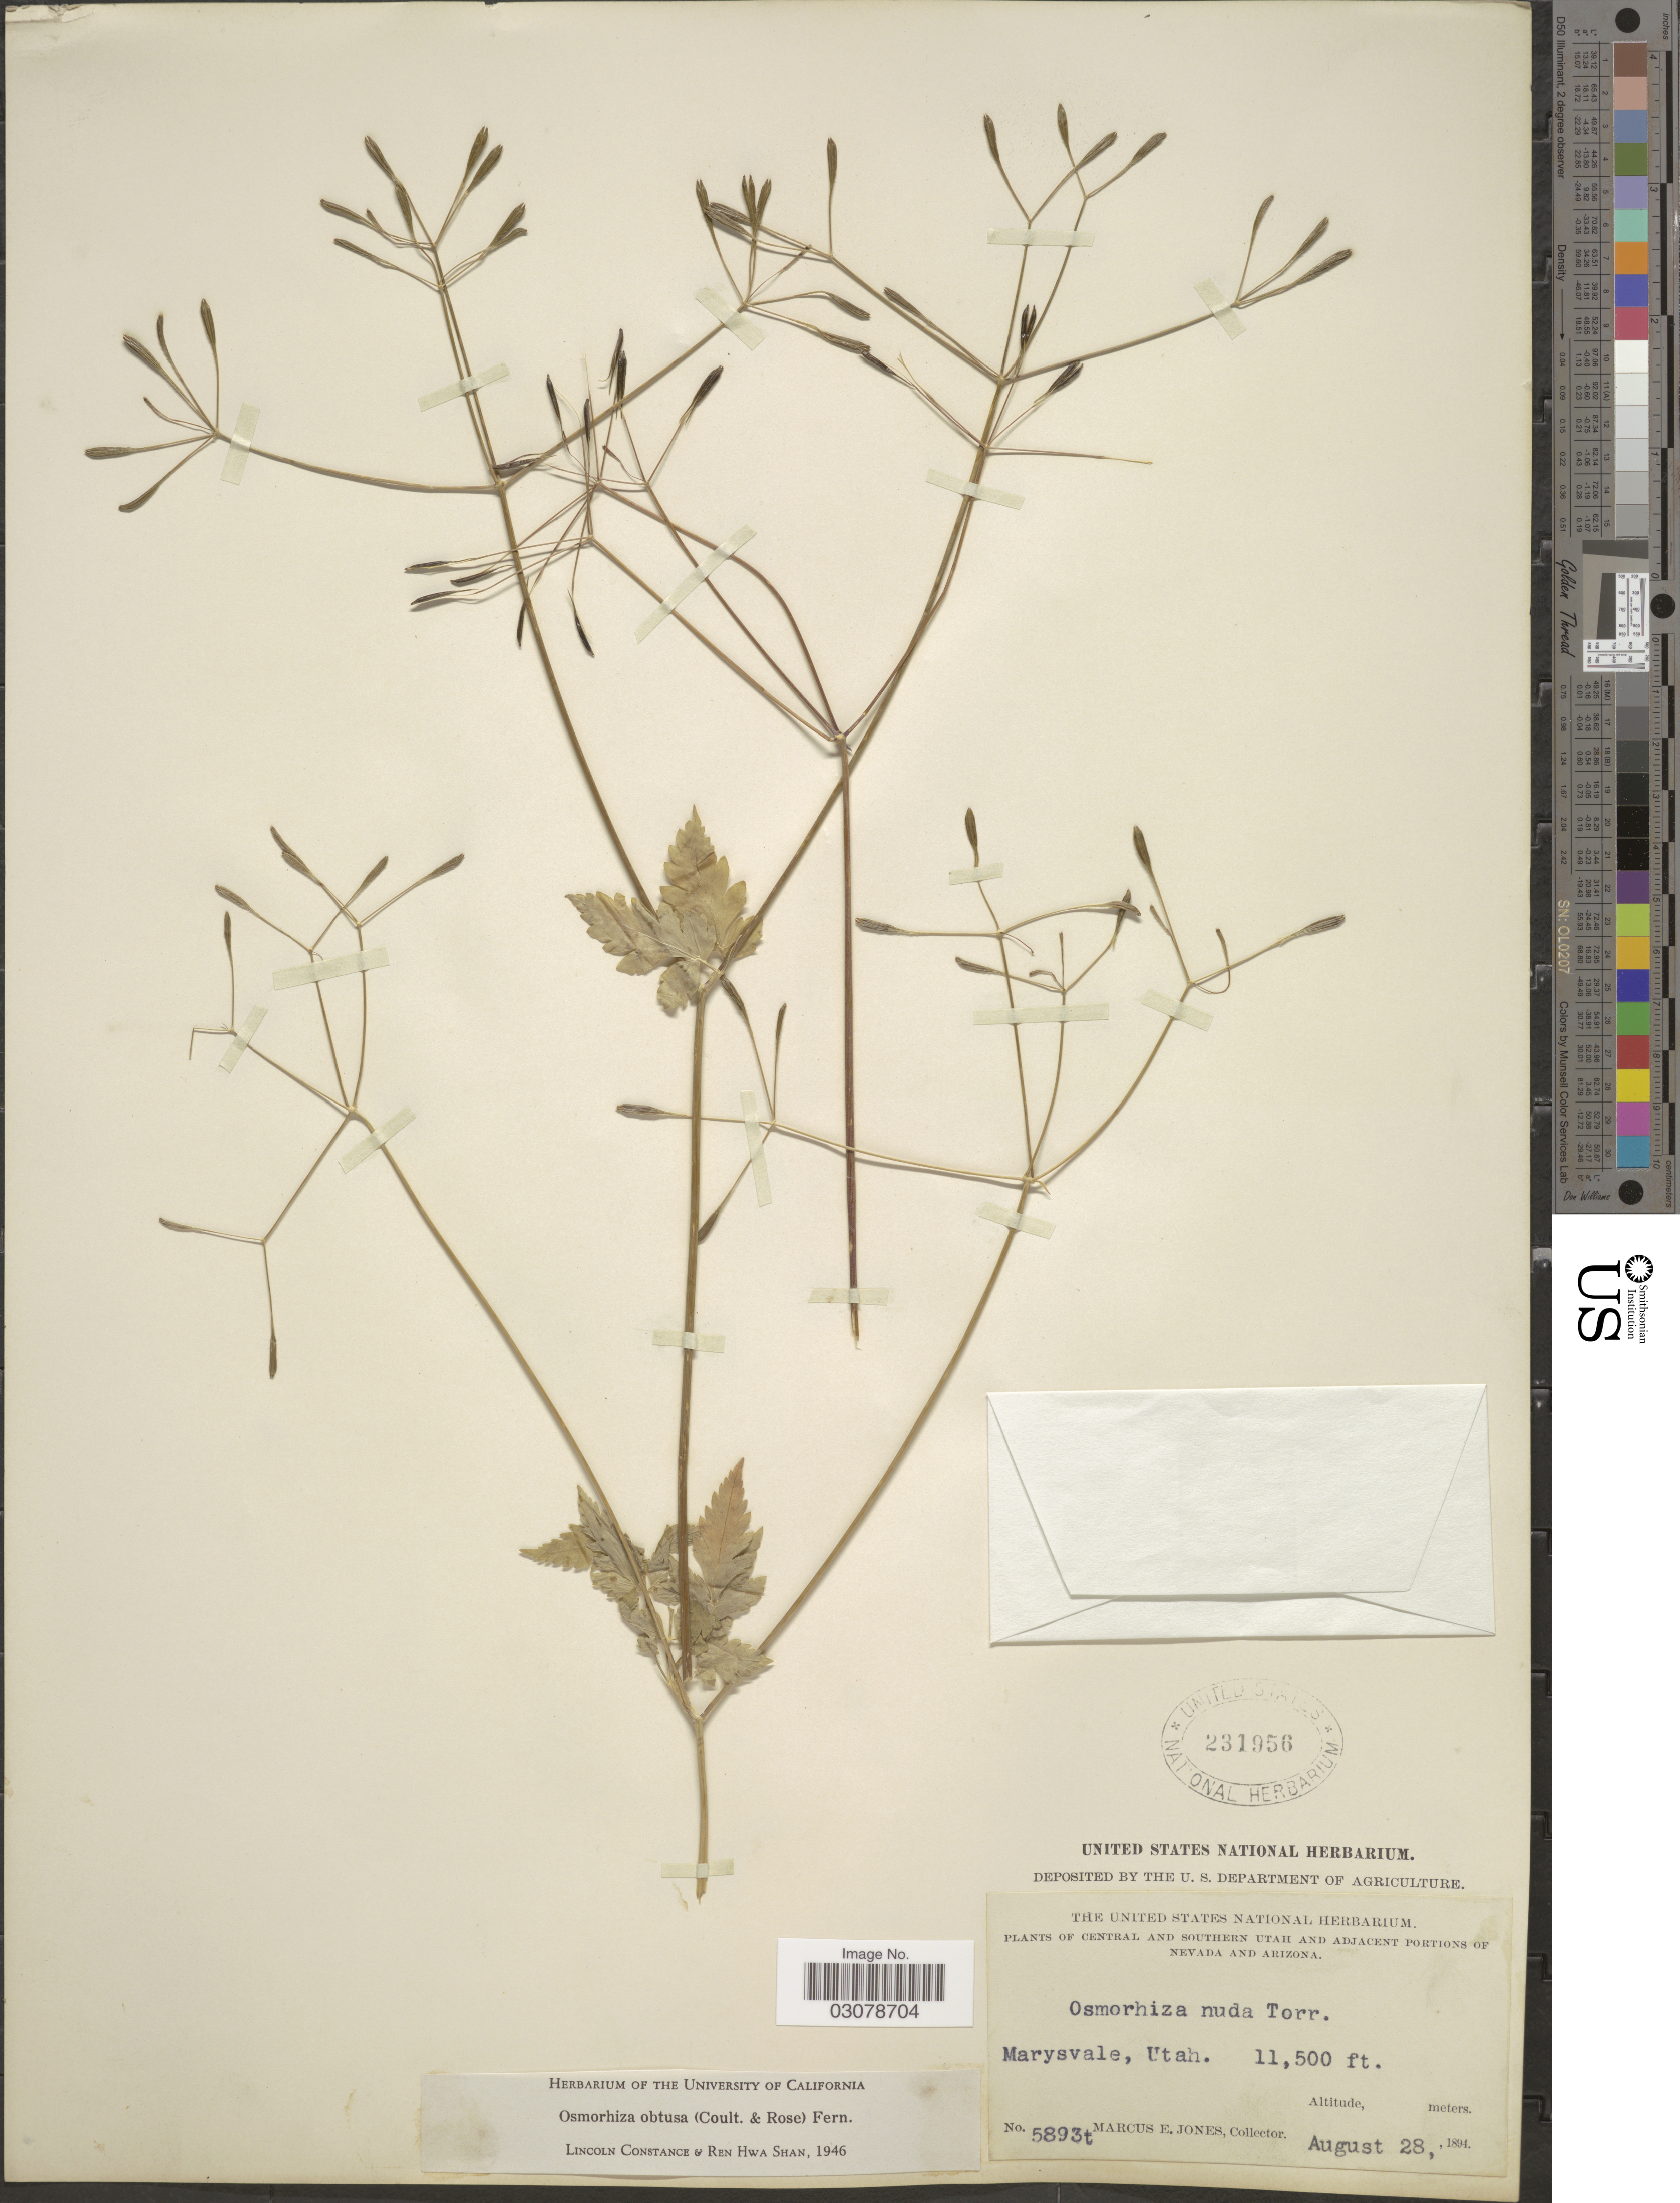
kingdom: Plantae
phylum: Tracheophyta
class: Magnoliopsida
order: Apiales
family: Apiaceae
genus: Osmorhiza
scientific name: Osmorhiza obtusa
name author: (J.M. Coult. & Rose) Fernald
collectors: M. E. Jones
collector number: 5893t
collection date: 1894-08-28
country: United States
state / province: Utah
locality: Central and Southern Utah, Marysvale, Utah.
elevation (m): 3505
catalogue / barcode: US 231956